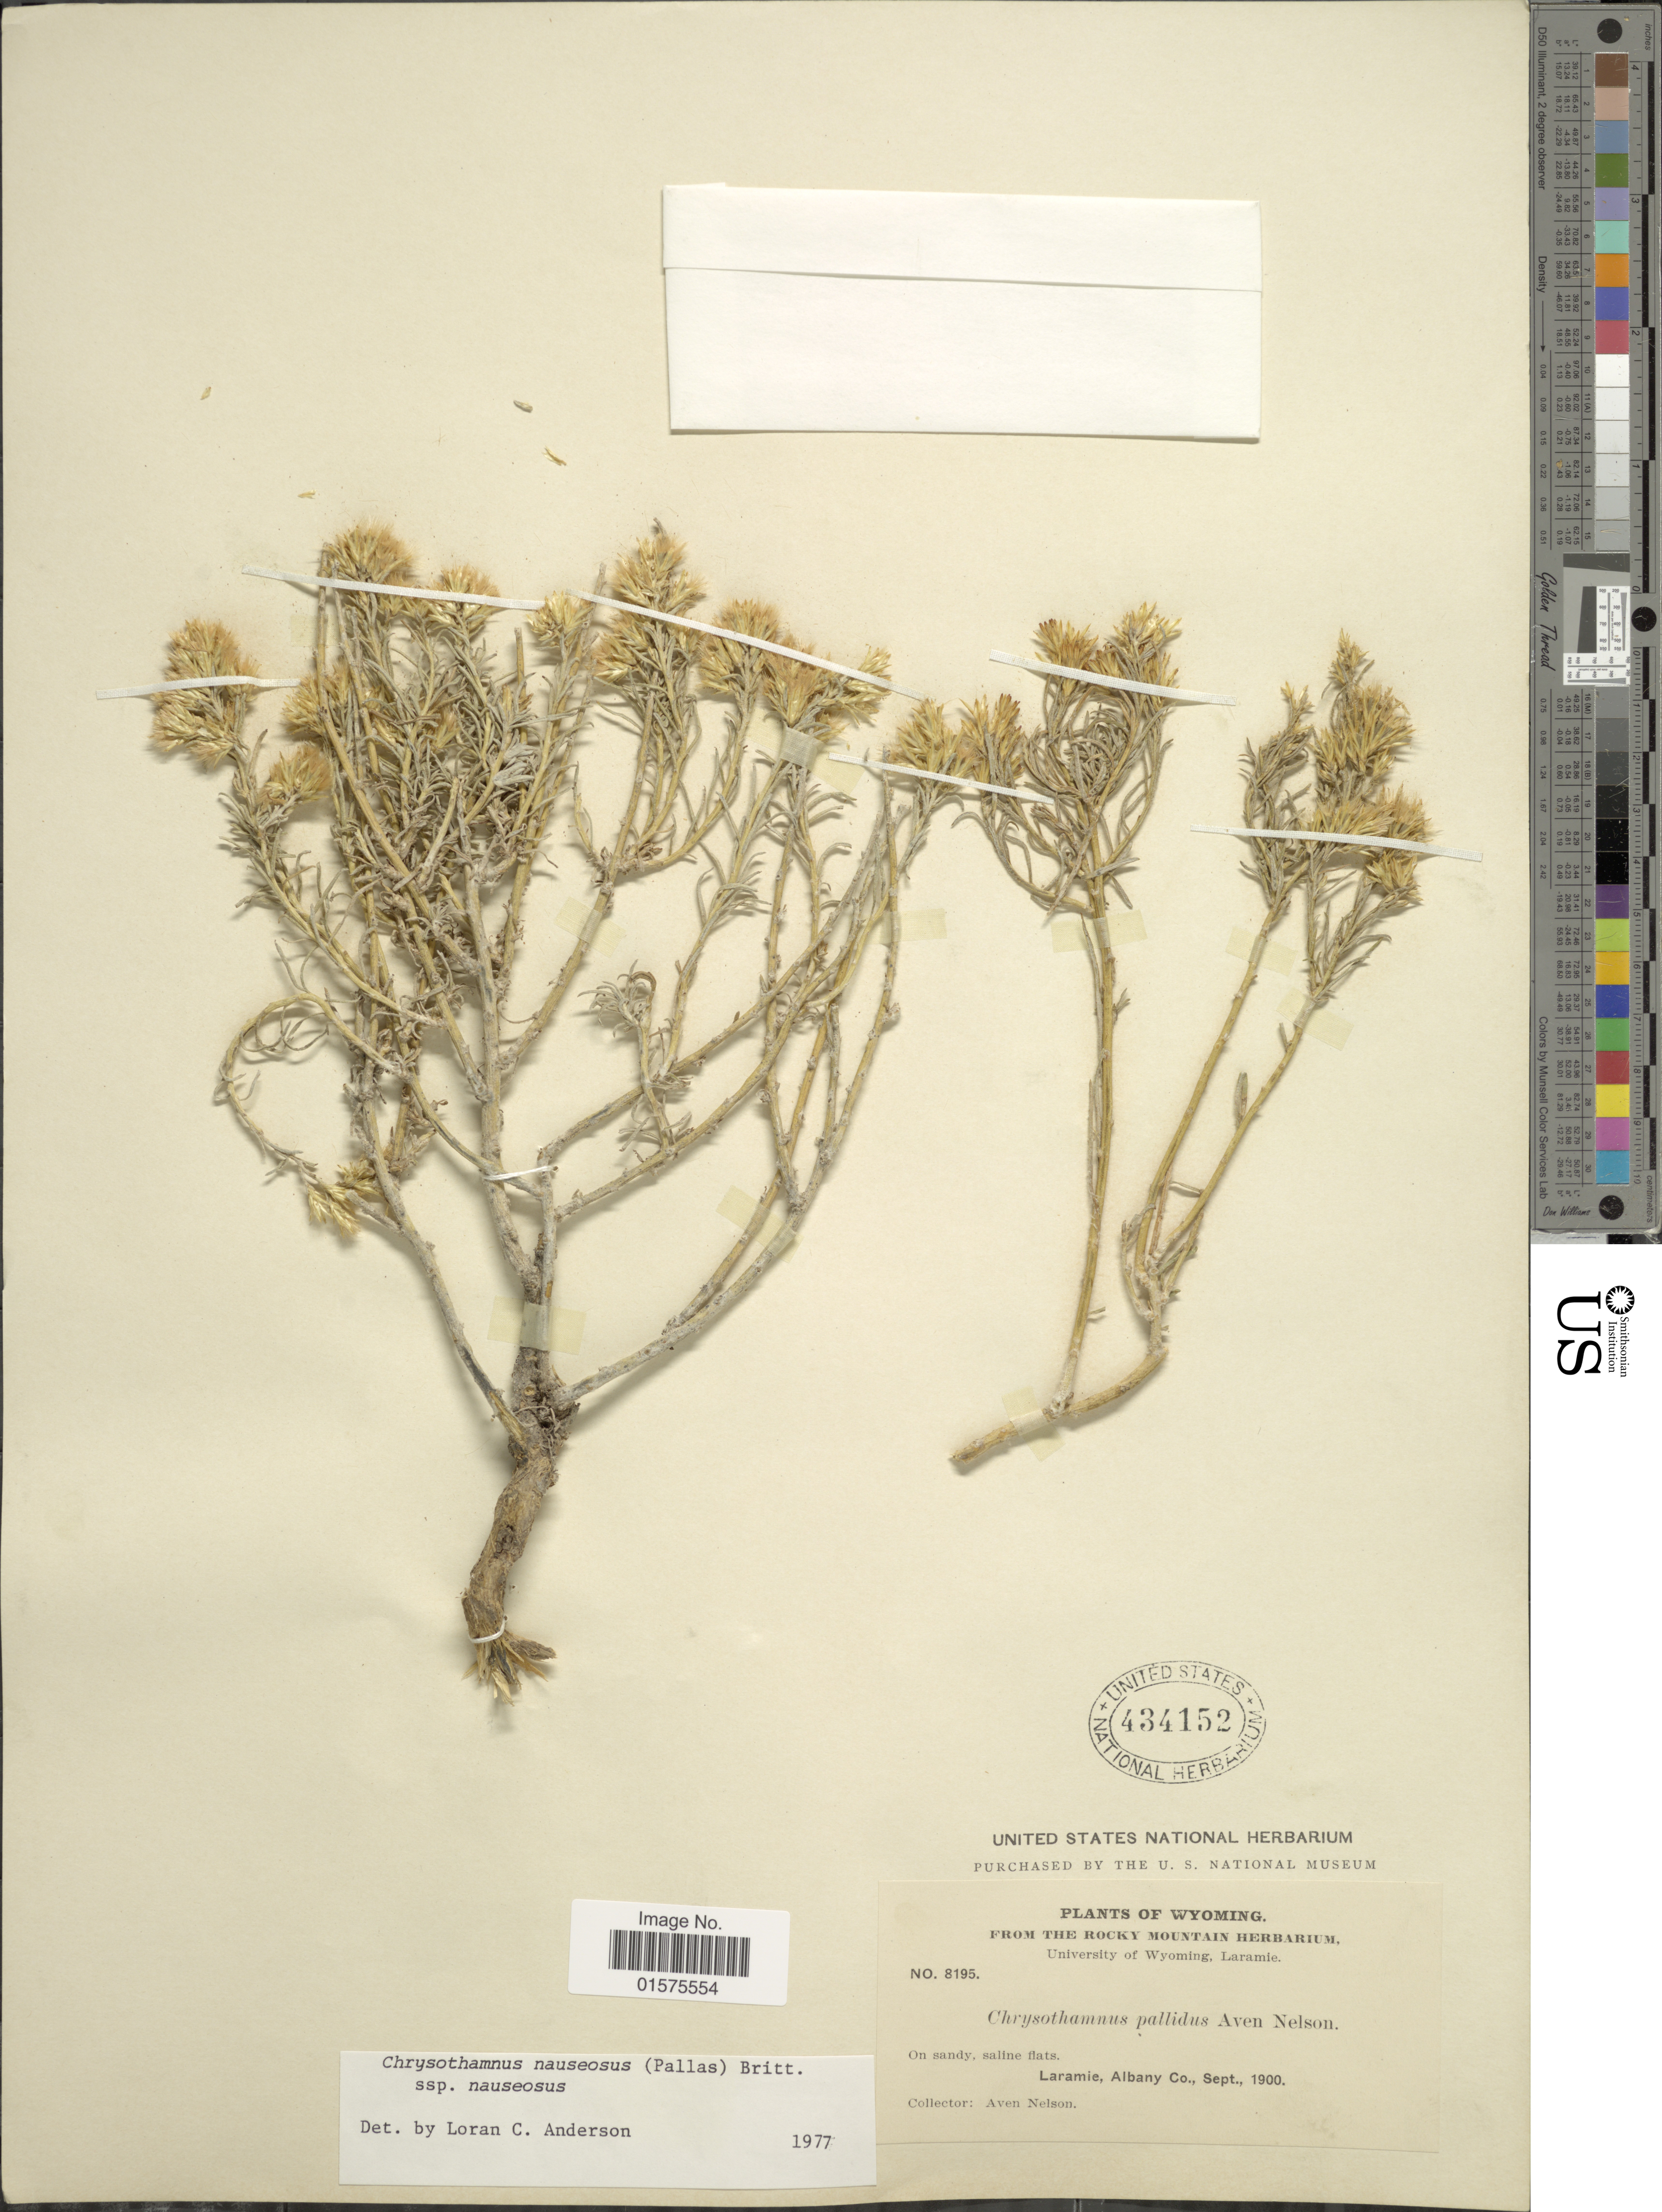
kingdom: Plantae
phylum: Tracheophyta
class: Magnoliopsida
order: Asterales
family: Asteraceae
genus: Ericameria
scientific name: Ericameria nauseosa var. nauseosa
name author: (Pall. ex Pursh) G.L. Nesom & G.I. Baird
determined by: Urbatsch, Lowell E., Curator (LSU), Louisiana State University (UNITED STATES)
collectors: A. Nelson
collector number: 8195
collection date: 1900-09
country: United States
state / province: Wyoming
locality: Laramie, Albany Co.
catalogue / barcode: US 434152